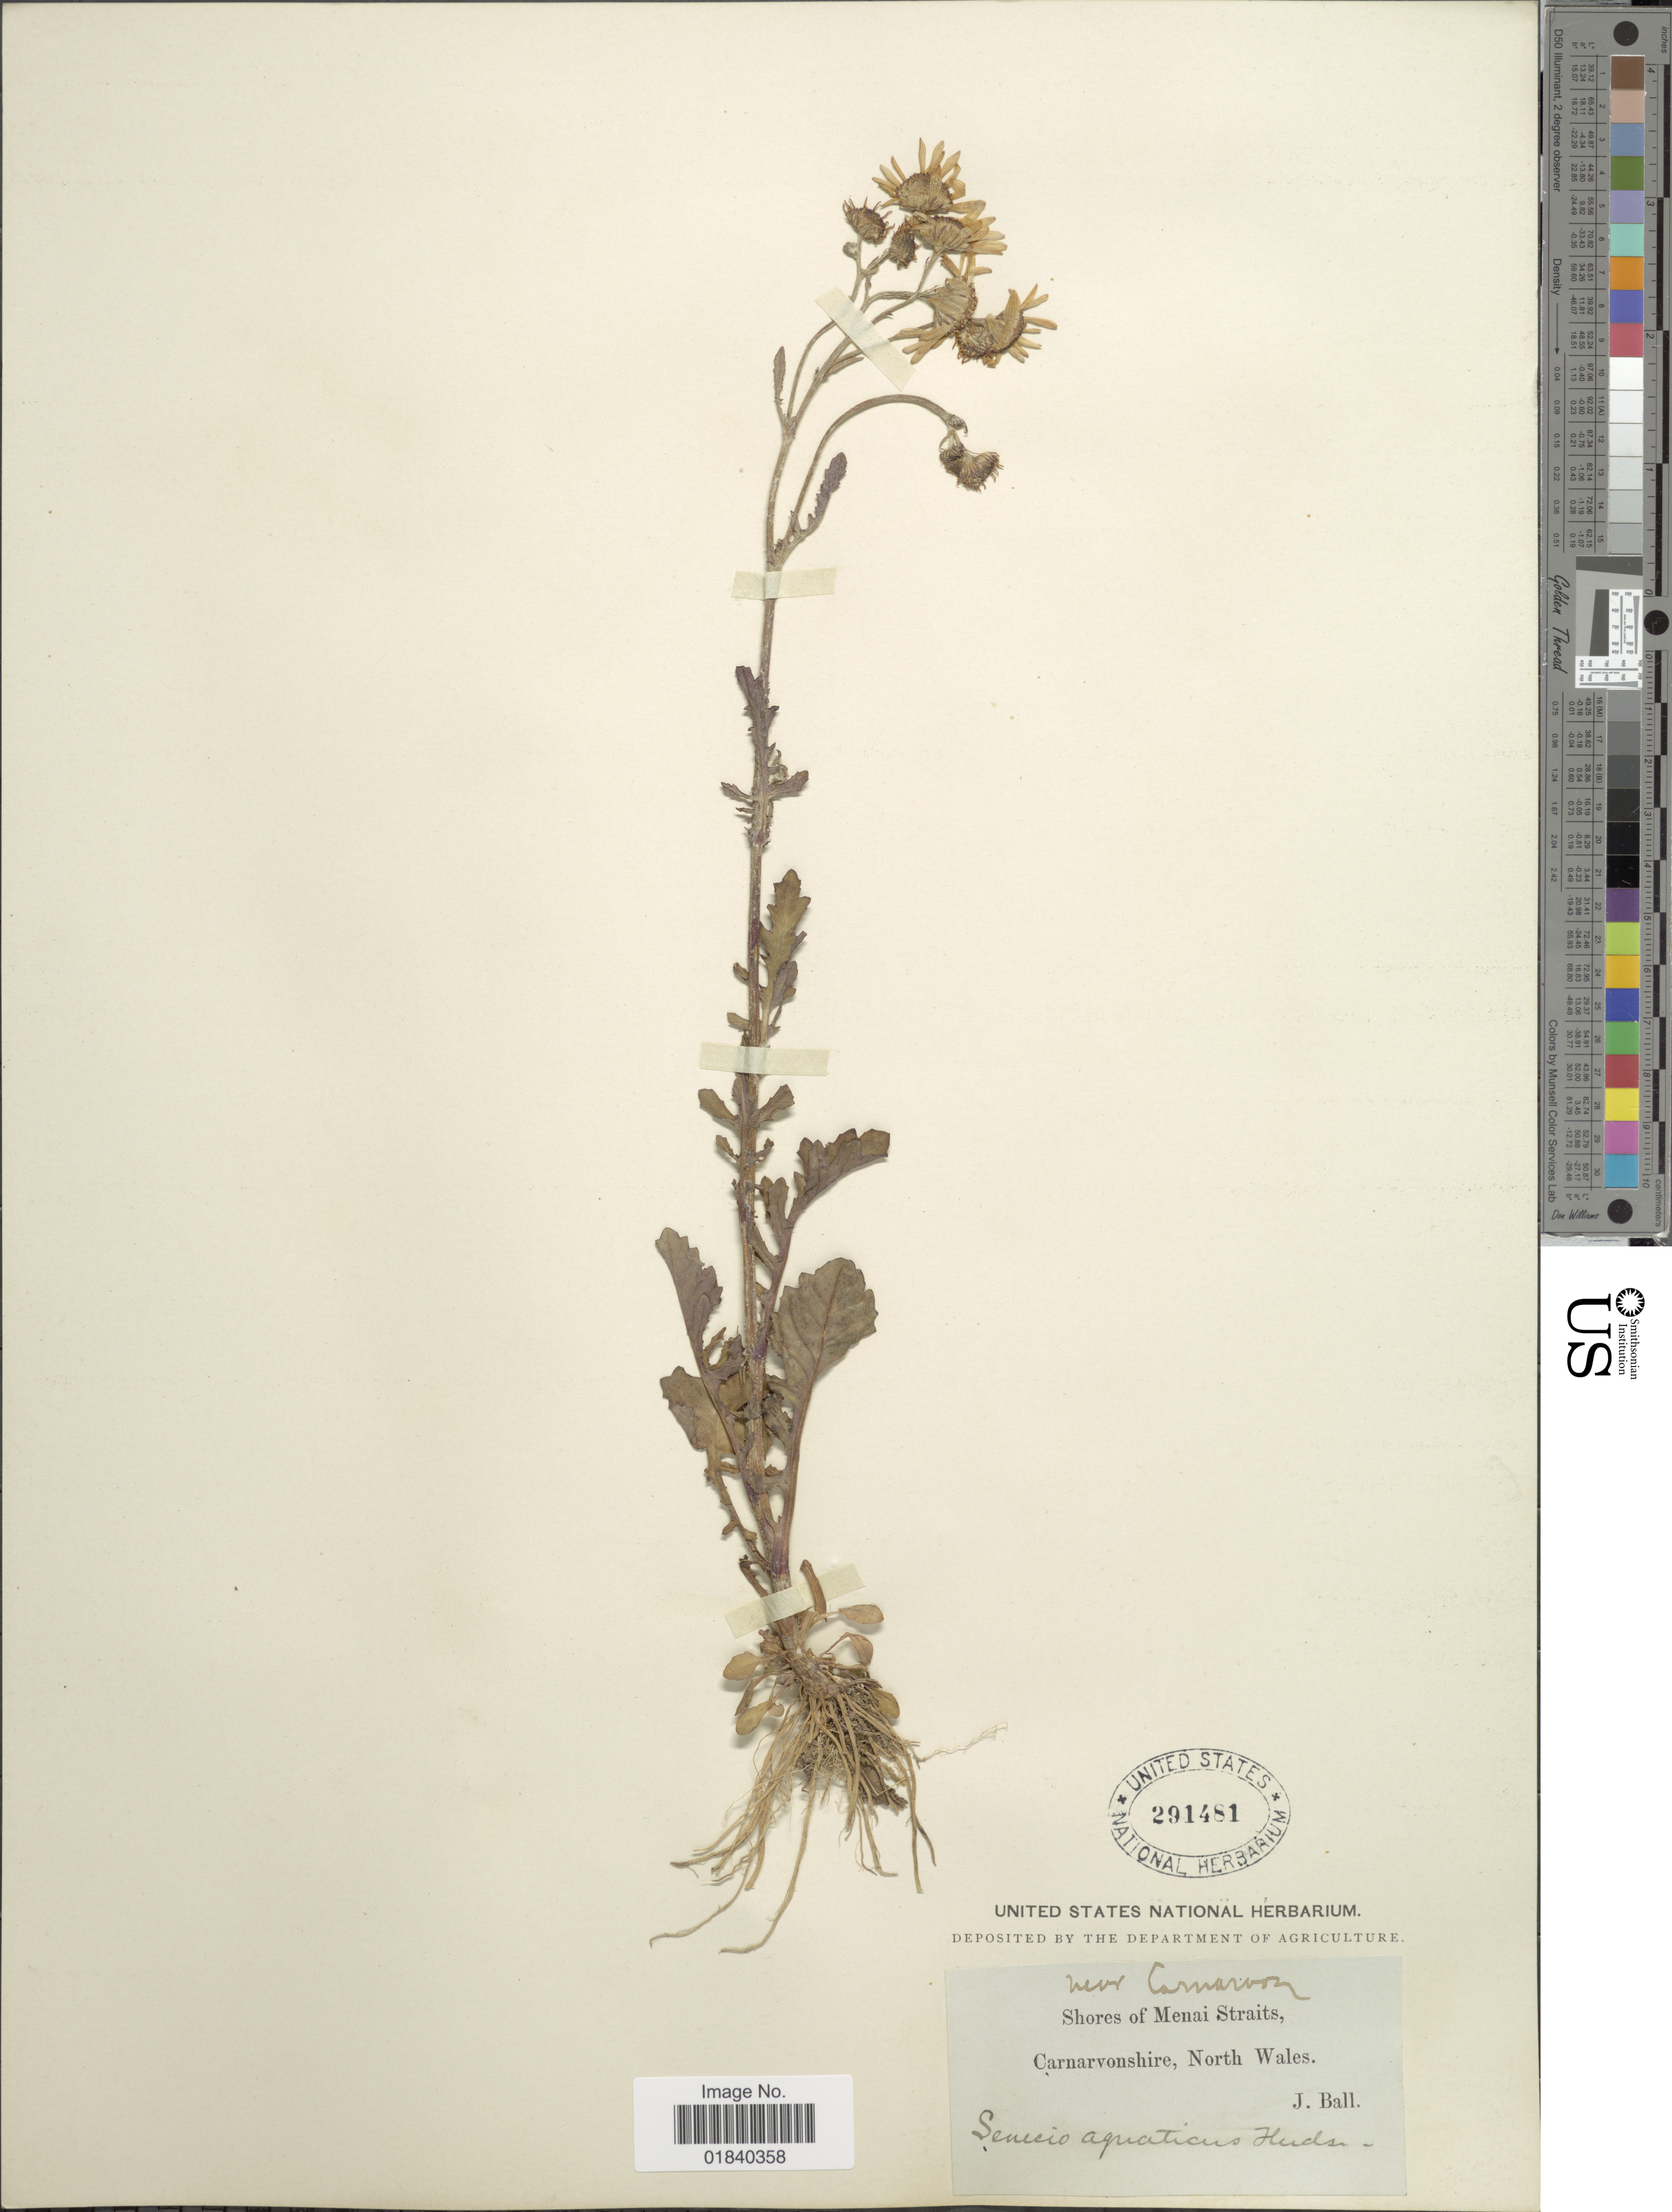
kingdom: Plantae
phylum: Tracheophyta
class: Magnoliopsida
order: Asterales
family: Asteraceae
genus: Senecio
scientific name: Senecio aquaticus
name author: Huds.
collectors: J. Ball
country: United Kingdom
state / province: Wales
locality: Near Carnarvon, Carnarvonshire, North Wales.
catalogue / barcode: US 291481